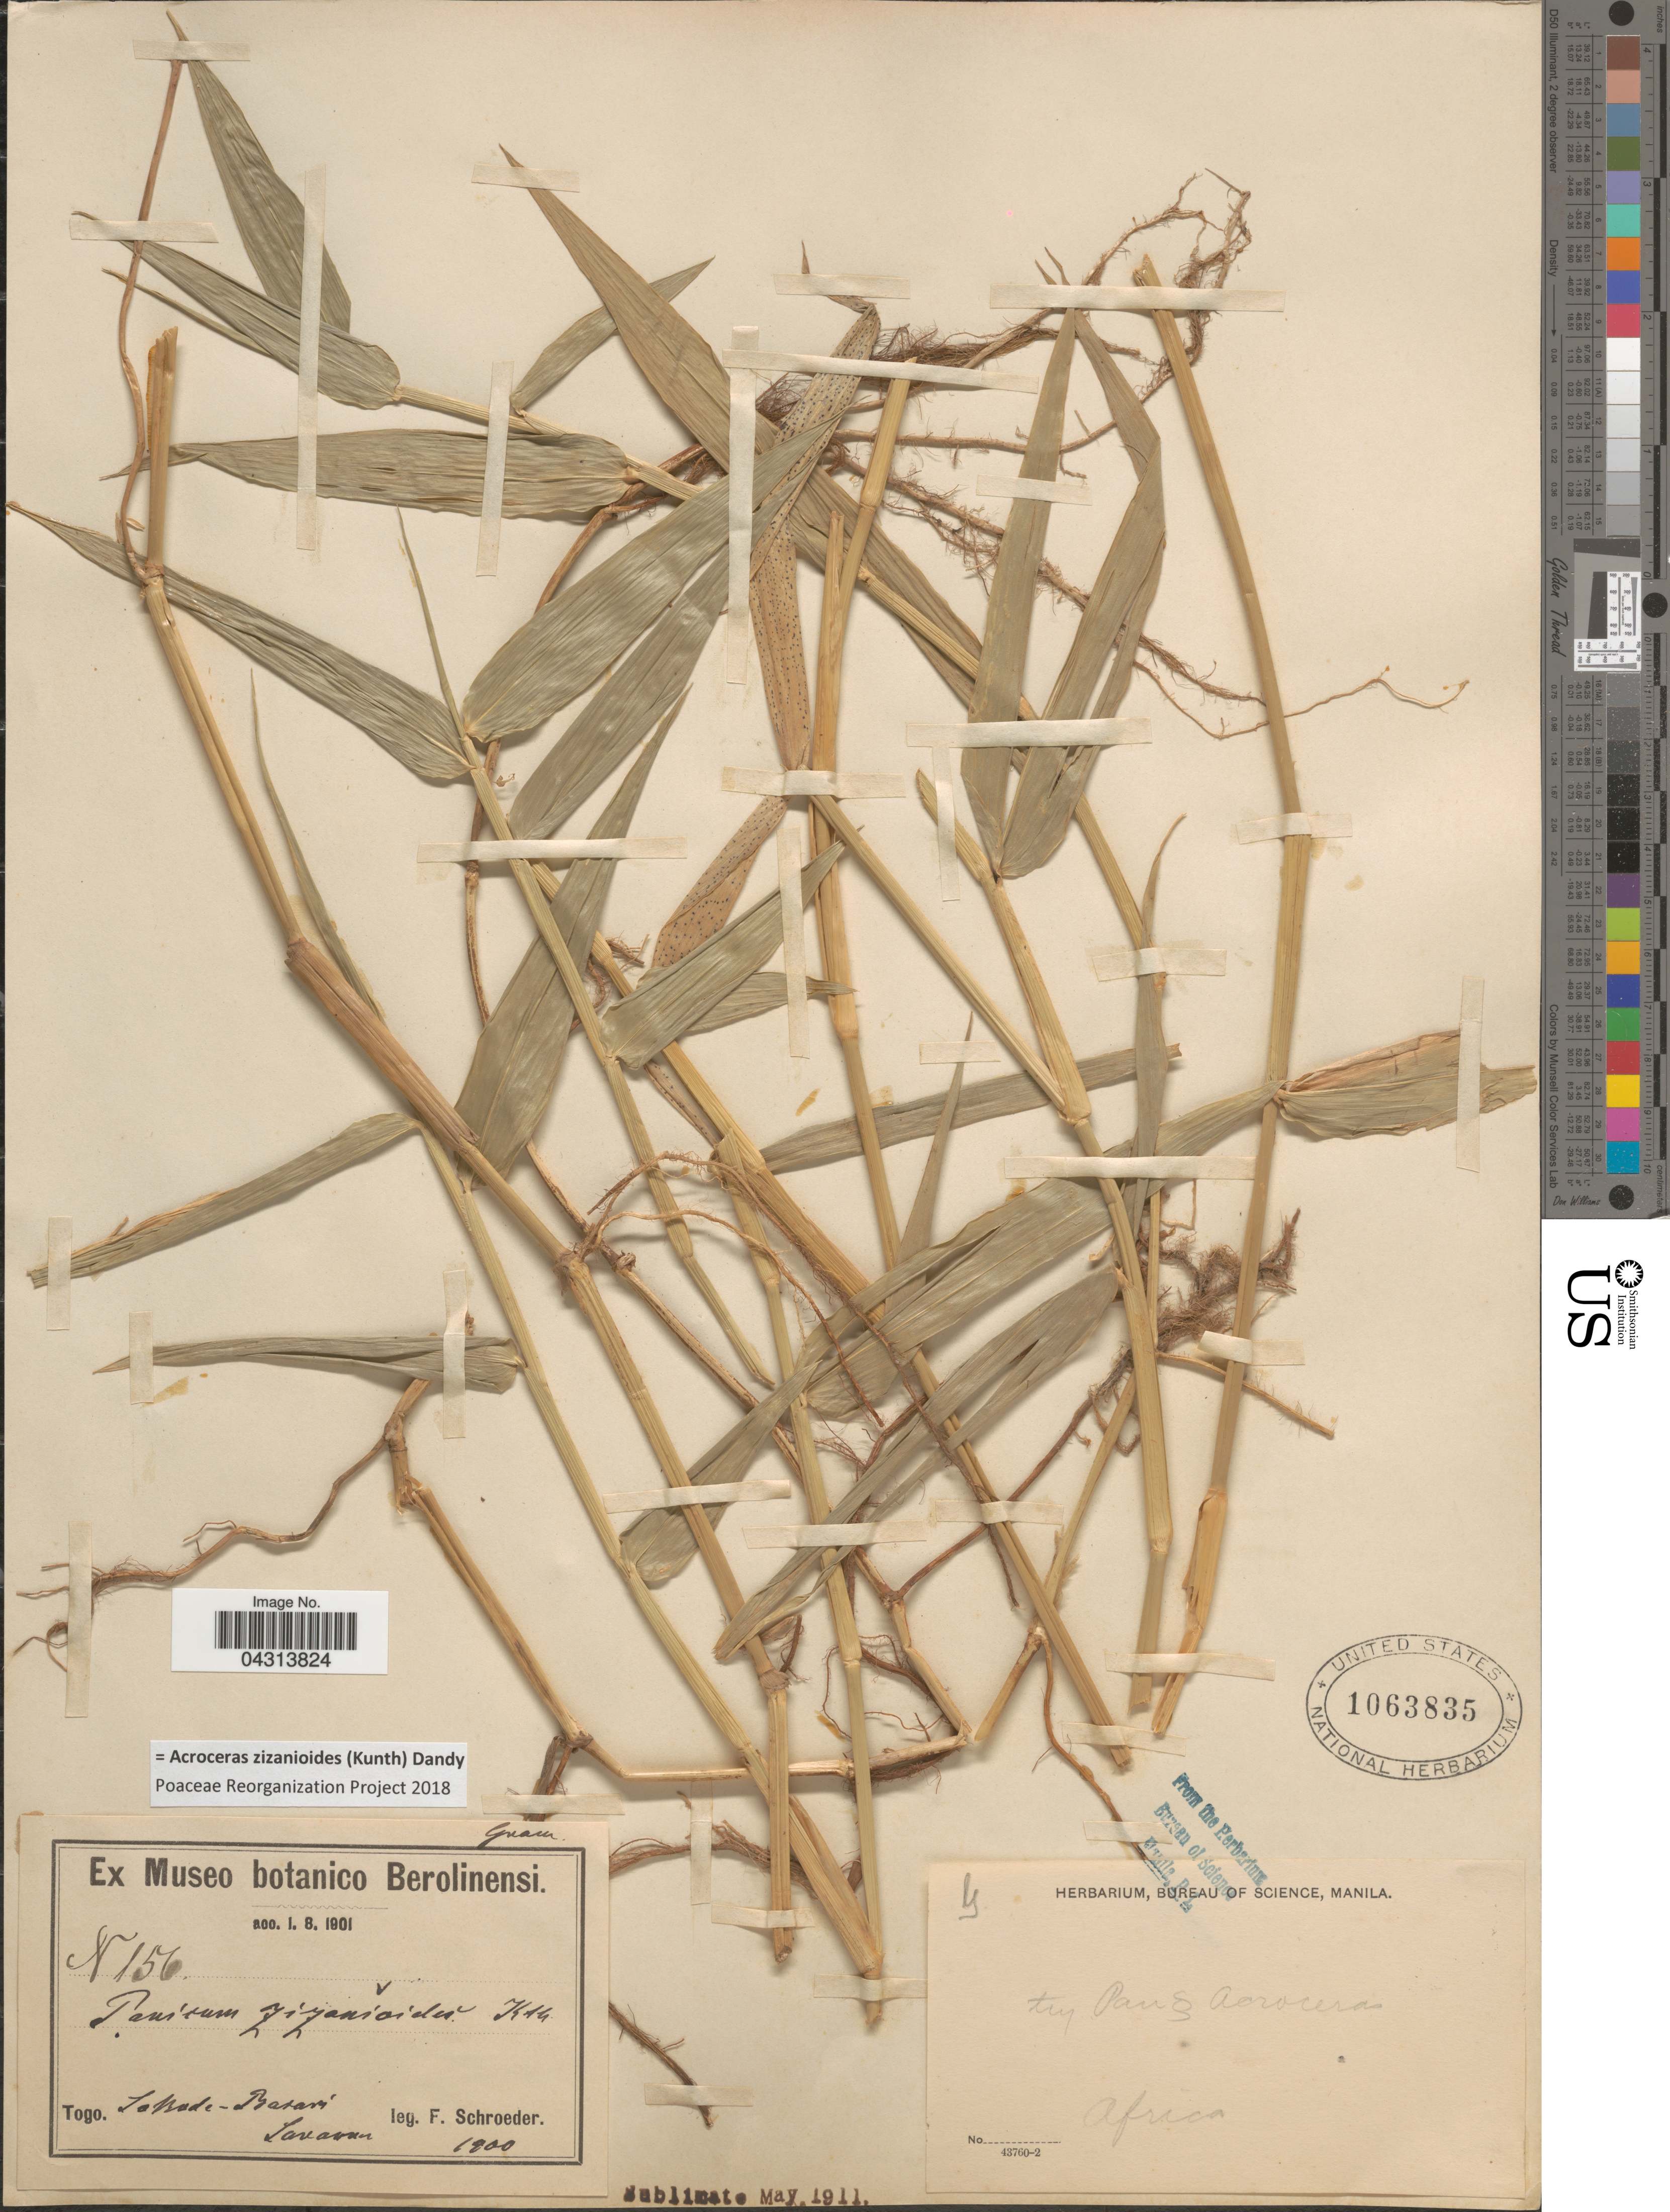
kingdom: Plantae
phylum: Tracheophyta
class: Liliopsida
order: Poales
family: Poaceae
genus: Acroceras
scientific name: Acroceras zizanioides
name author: (Kunth) Dandy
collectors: F. Schroeder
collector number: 156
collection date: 1900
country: Togo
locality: Sokodi - Basari. [interpreted]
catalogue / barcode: US 1063835